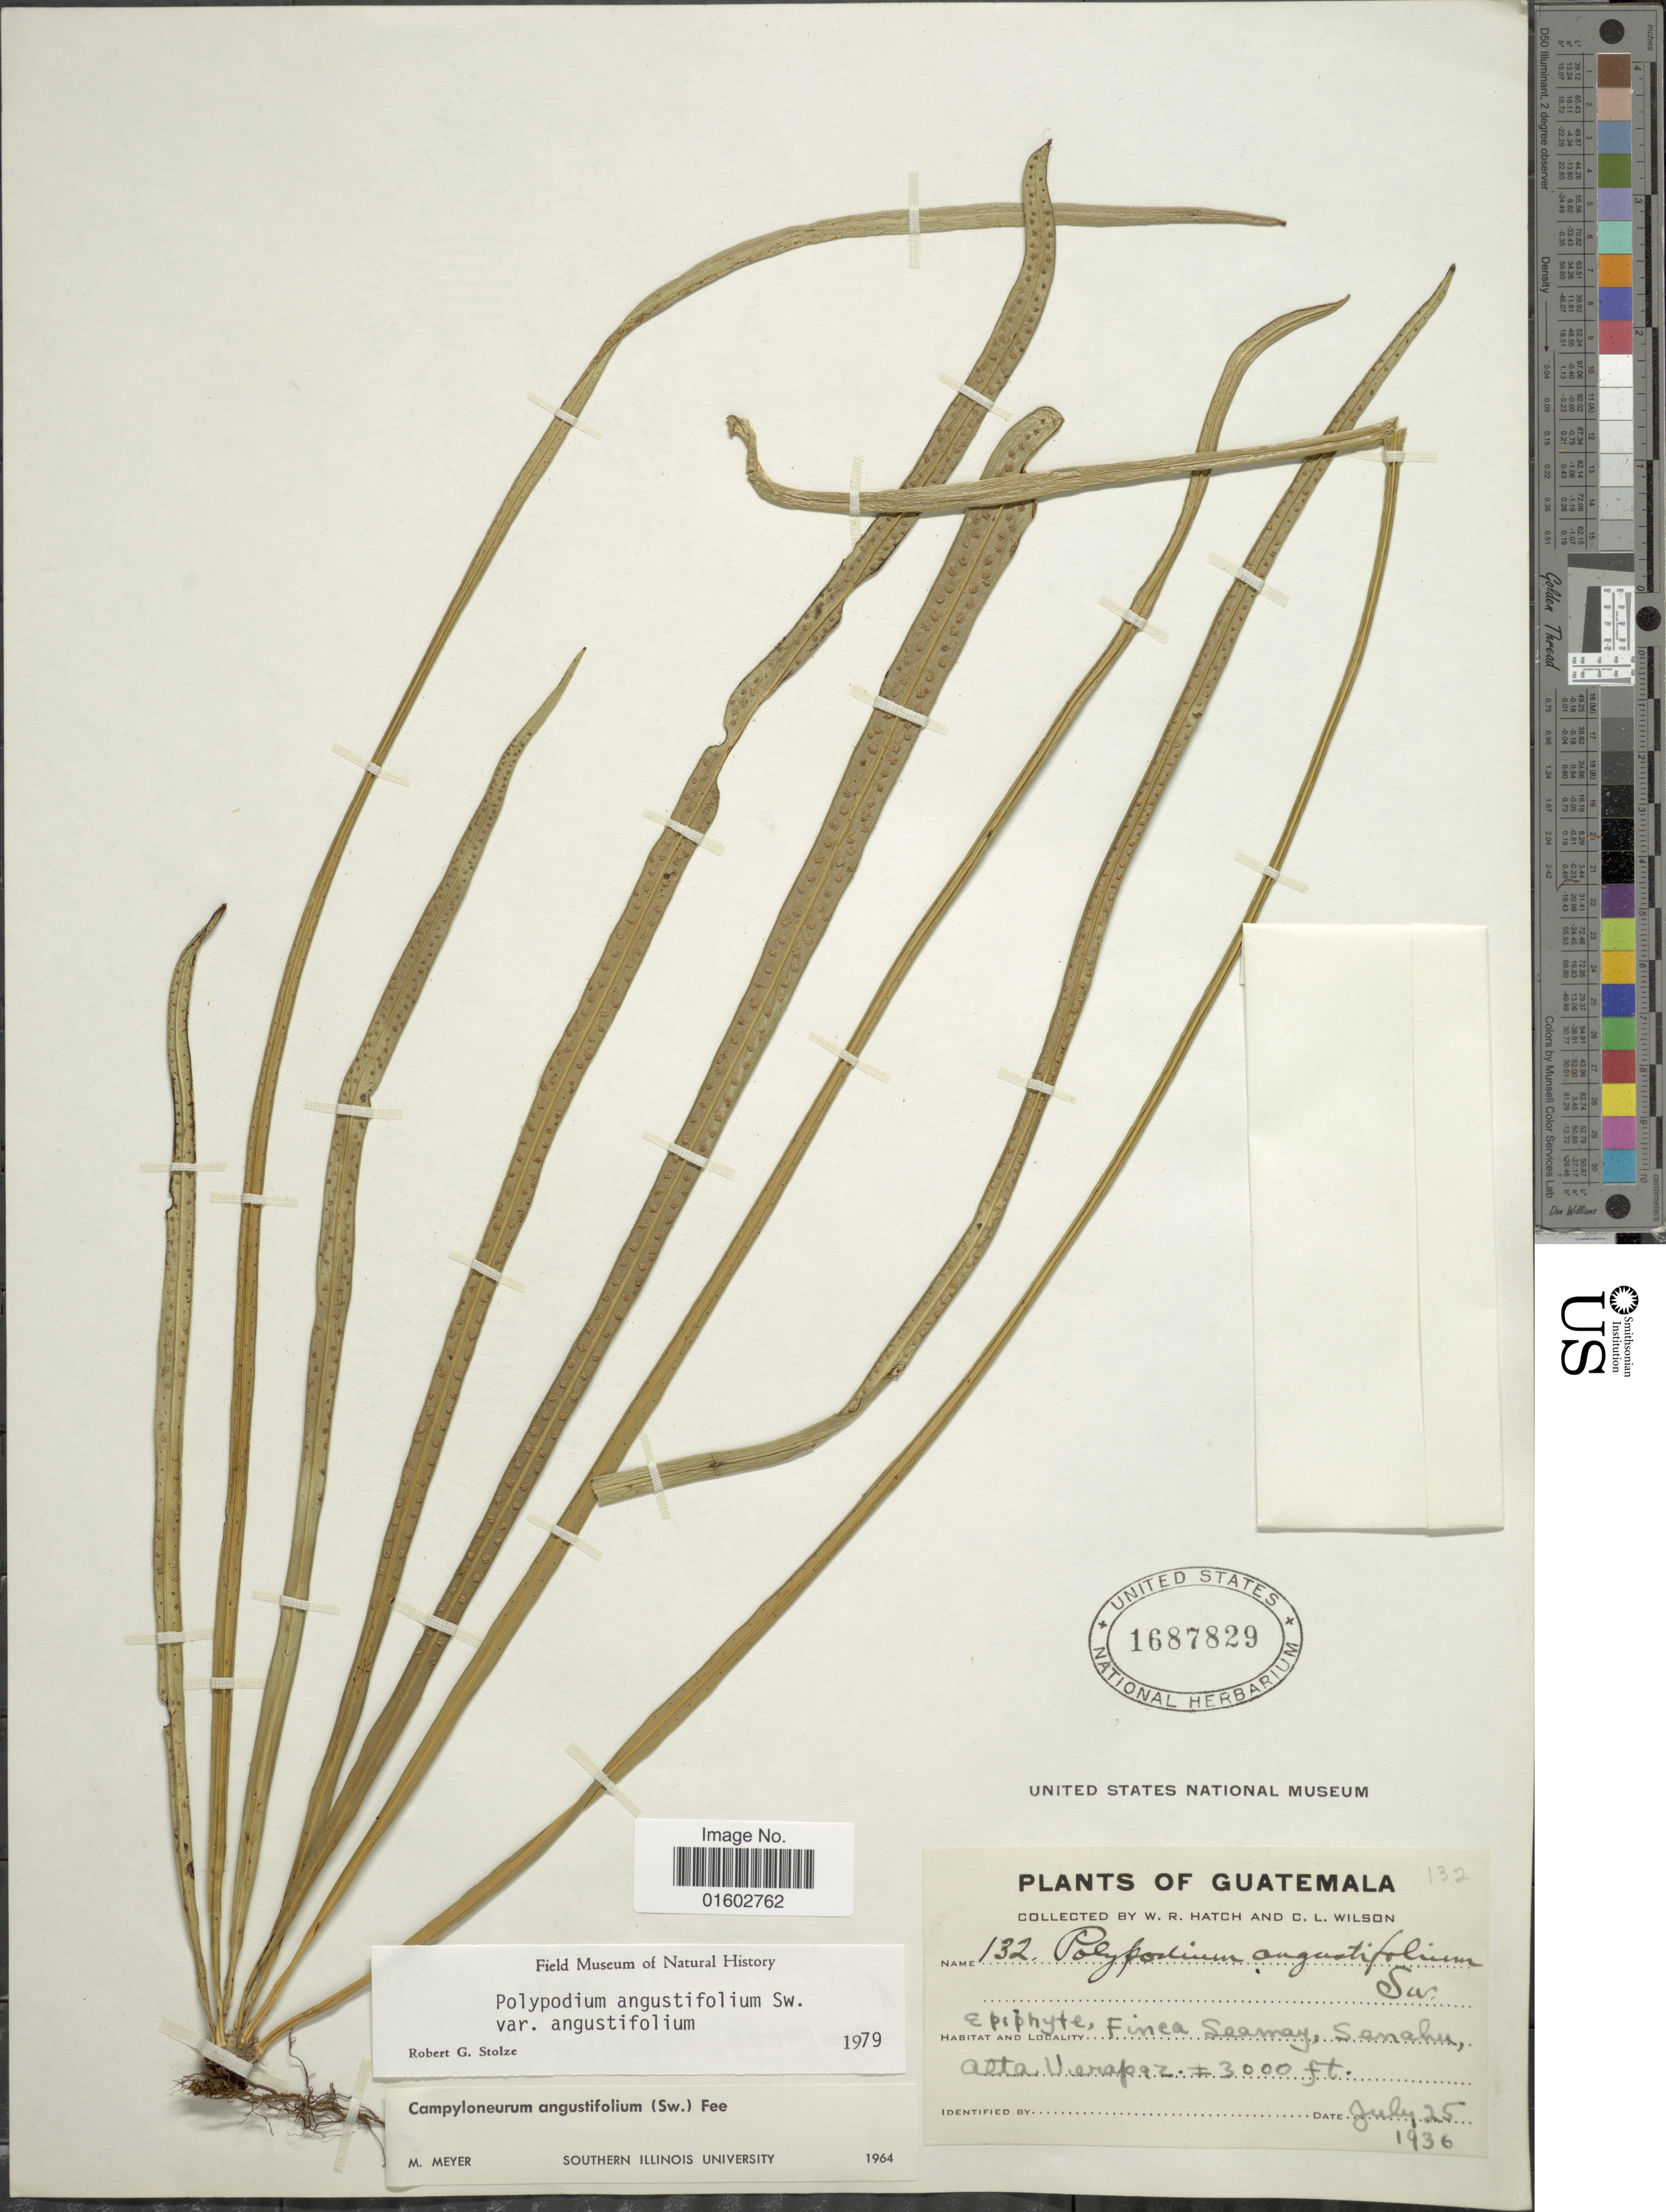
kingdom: Plantae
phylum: Tracheophyta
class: Polypodiopsida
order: Polypodiales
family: Polypodiaceae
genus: Campyloneurum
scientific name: Campyloneurum angustifolium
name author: (Sw.) Fée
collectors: W. Hatch & C. L. Wilson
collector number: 132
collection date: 1936-07-25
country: Guatemala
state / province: Alta Verapaz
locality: Finca Seamay, Senahu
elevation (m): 914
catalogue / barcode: US 168729